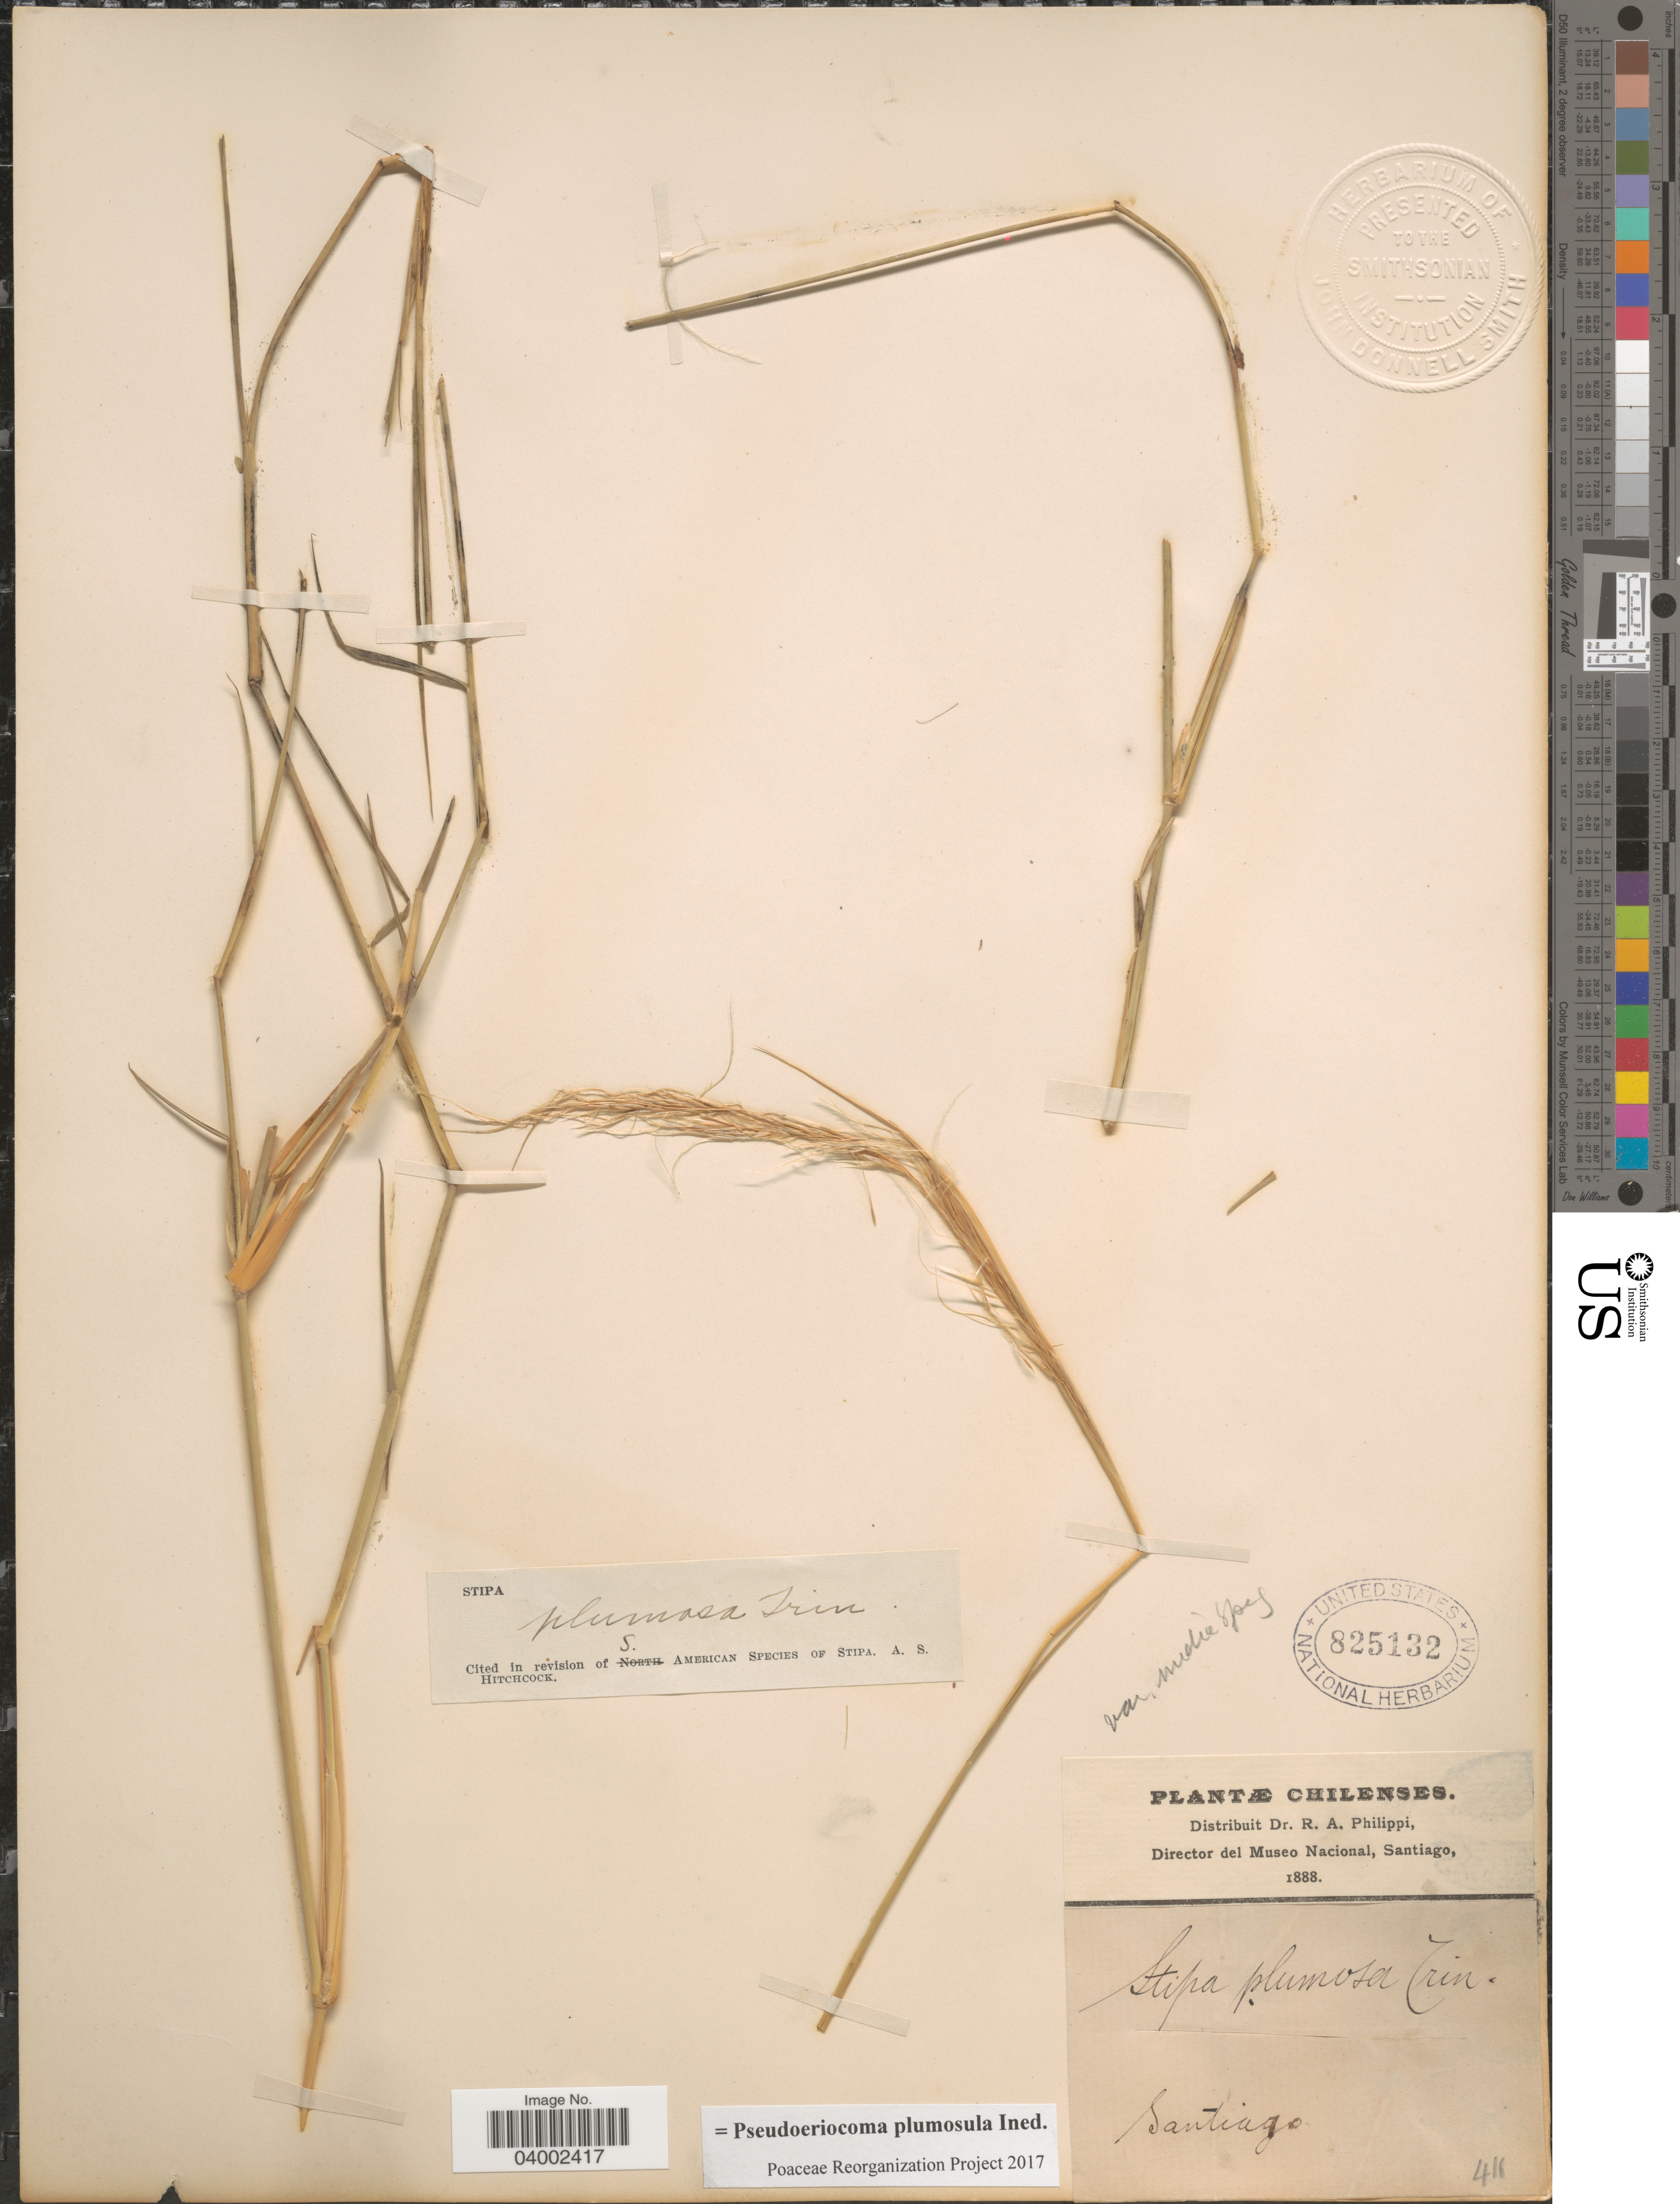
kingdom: Plantae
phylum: Tracheophyta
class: Liliopsida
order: Poales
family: Poaceae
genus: Pseudoeriocoma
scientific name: Pseudoeriocoma plumosula ined.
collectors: ex. herb. R.A. Philippi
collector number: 411?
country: Chile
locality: Santiago.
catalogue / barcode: US 825132